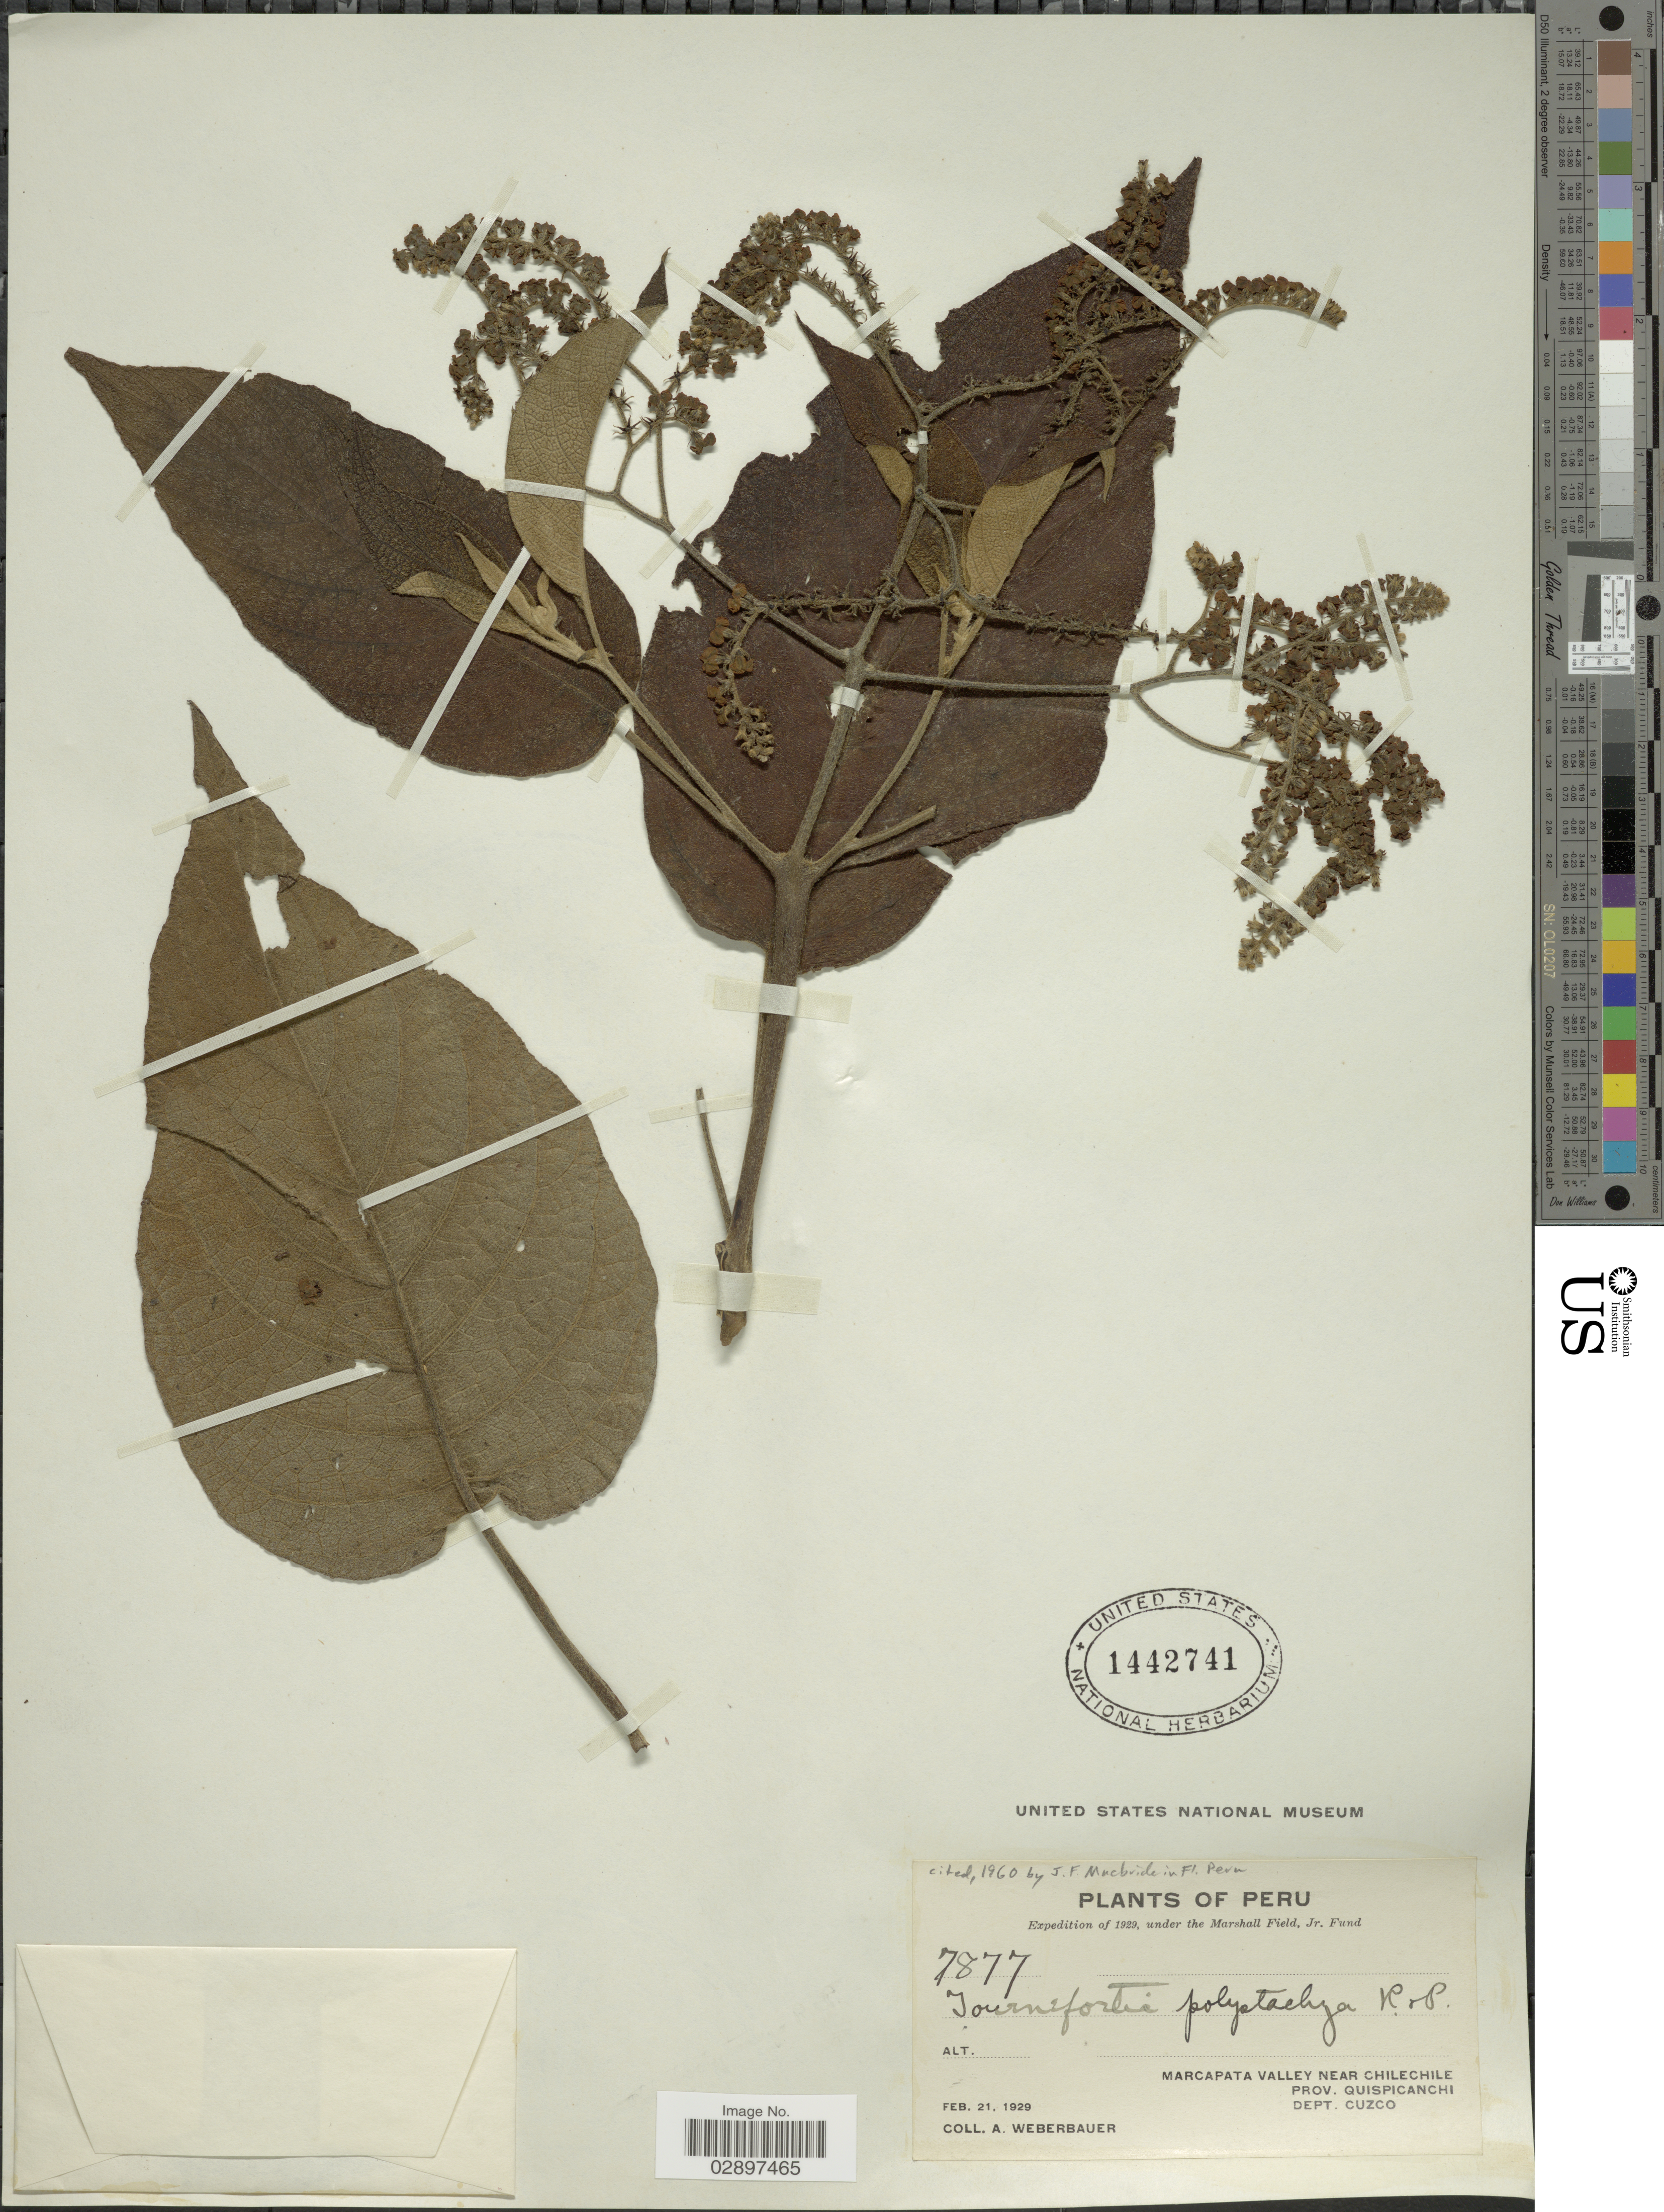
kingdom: Plantae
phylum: Tracheophyta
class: Magnoliopsida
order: Boraginales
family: Heliotropiaceae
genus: Tournefortia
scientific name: Tournefortia polystachya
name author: Ruiz & Pav.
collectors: A. Weberbauer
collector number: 7877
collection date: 1929-02-21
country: Peru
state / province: Cusco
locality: Marcapata Valley near Chilechile. Prov. Quispicanchi. Dept. Cuzco.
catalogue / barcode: US 1442741